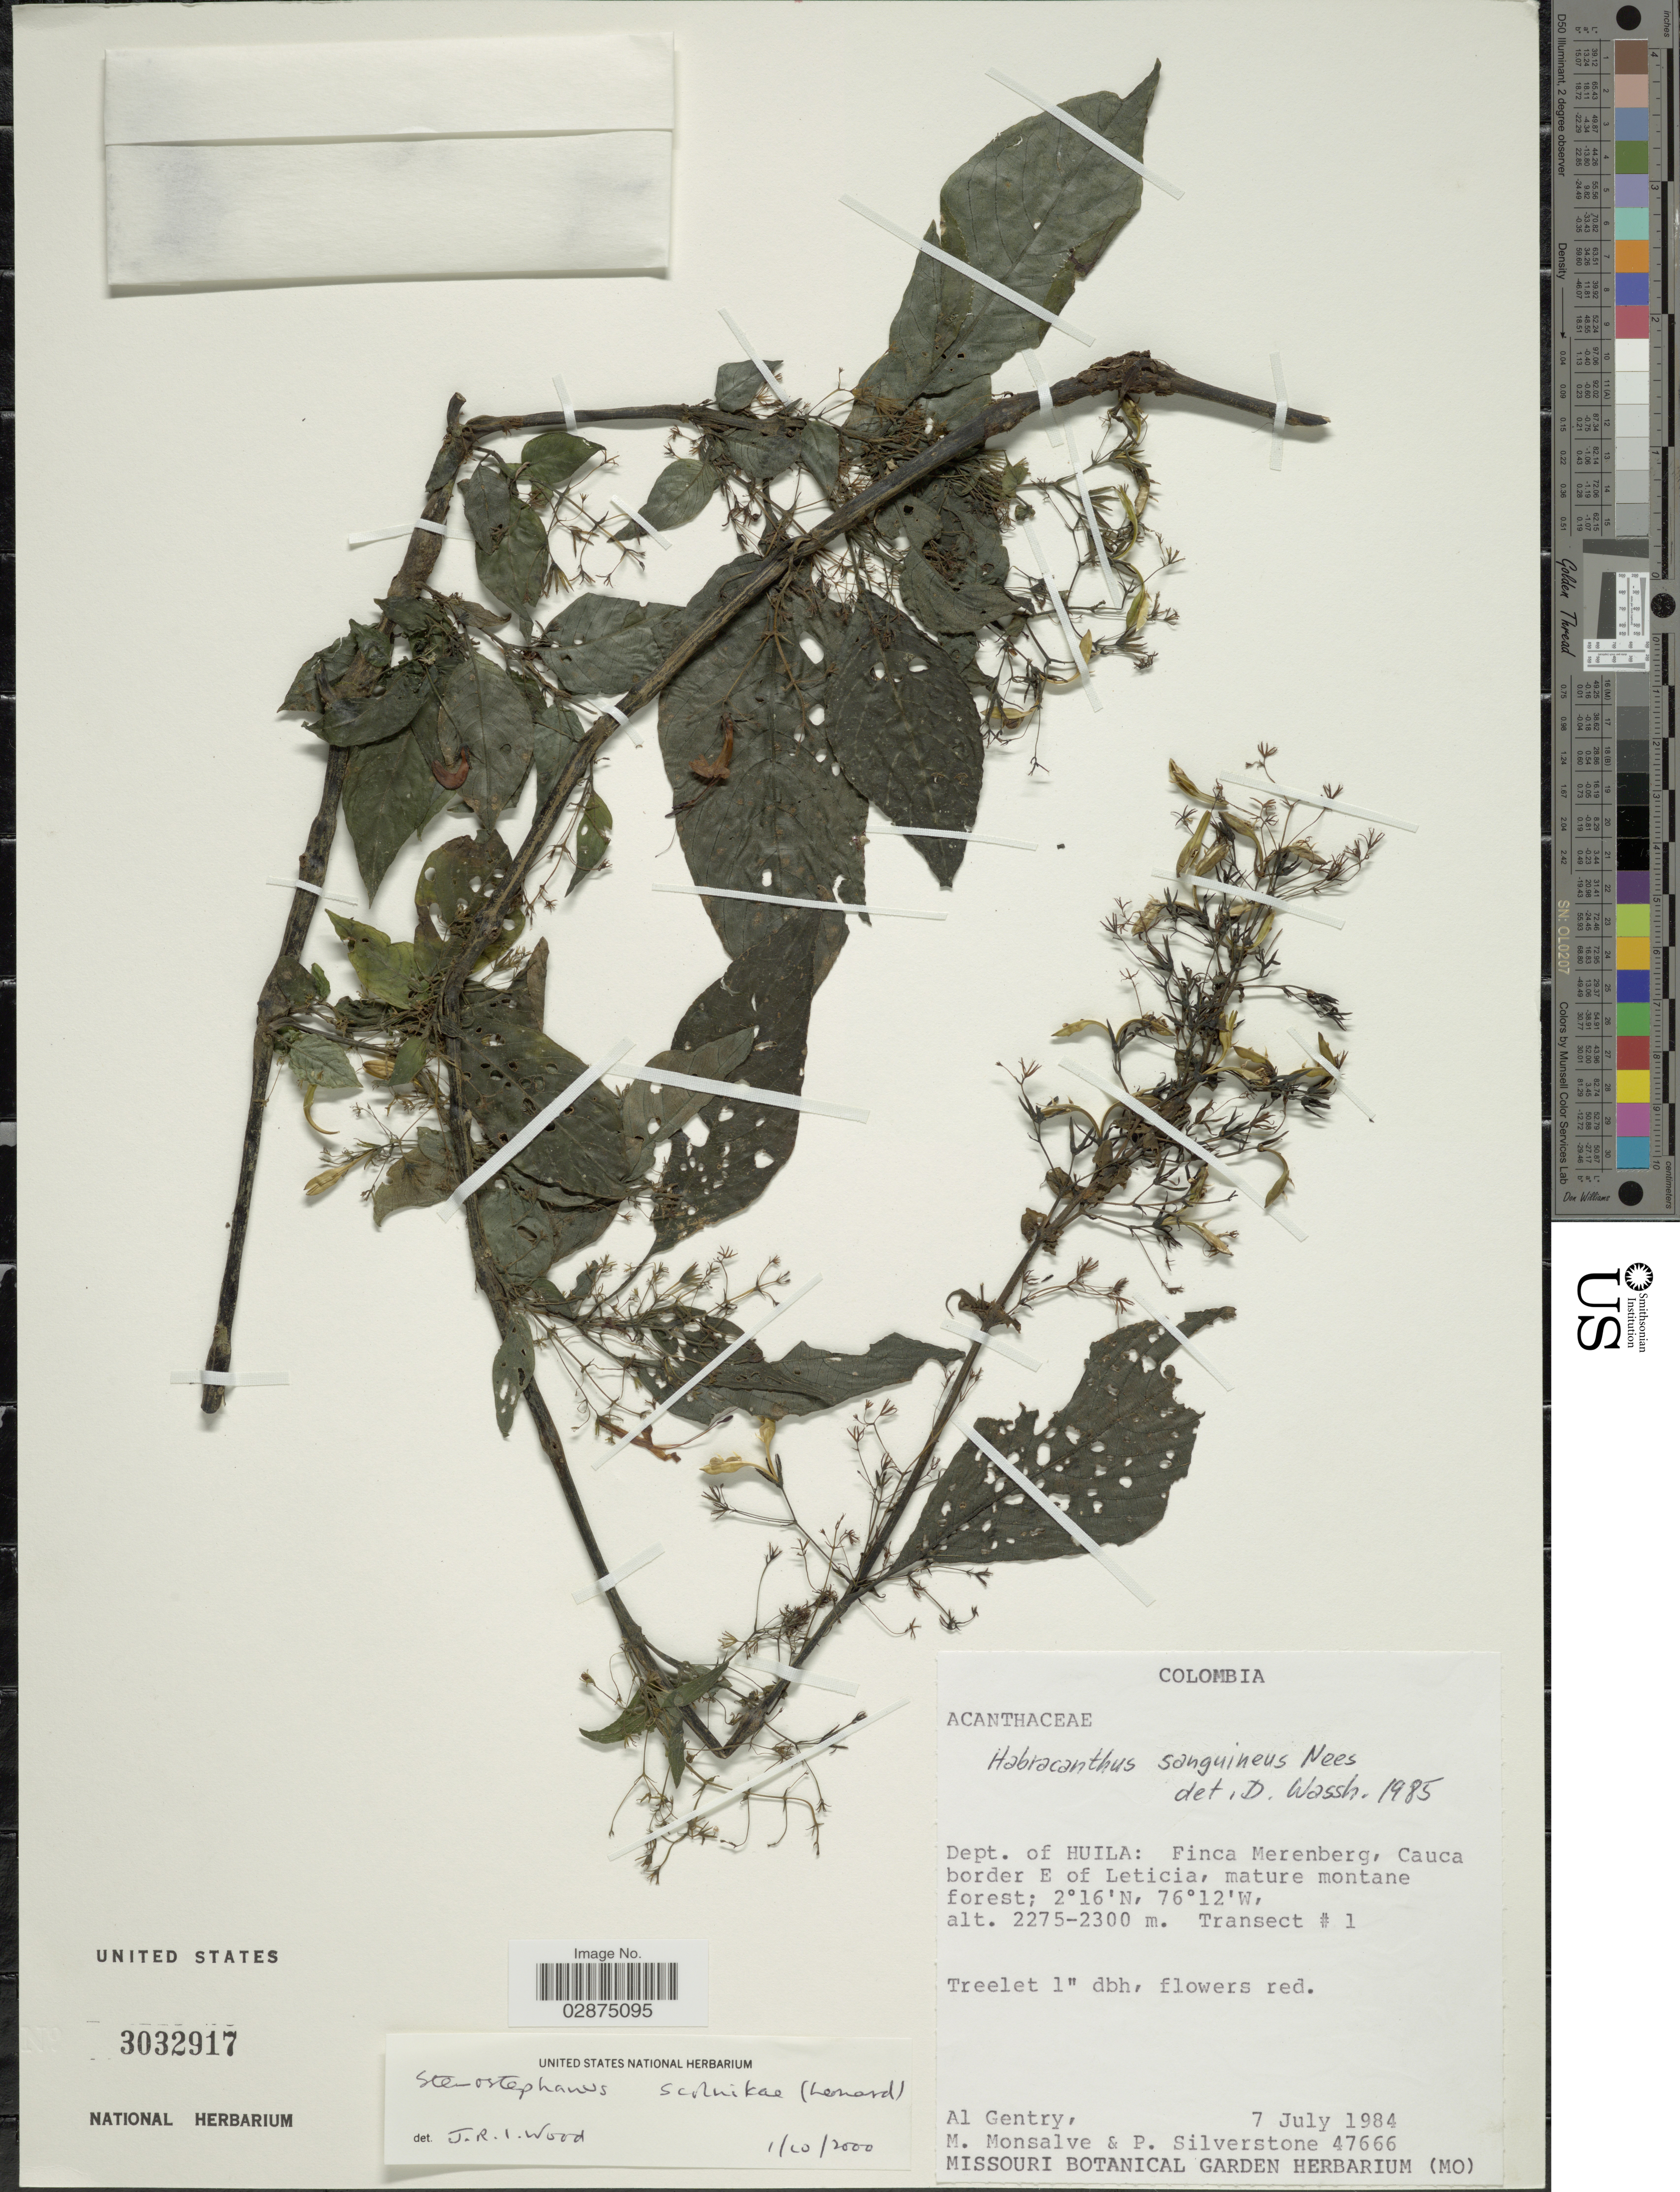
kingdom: Plantae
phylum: Tracheophyta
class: Magnoliopsida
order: Lamiales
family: Acanthaceae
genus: Habracanthus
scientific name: Habracanthus scolnikae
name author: Leonard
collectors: A. H. Gentry, M. Monsalve & P. Silverstone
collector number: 47666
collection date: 1984-07-07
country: Colombia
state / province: Huila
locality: Dept. of Huila: Finca Merenberg, Cauca border E of Leticia, mature montane forest. Transect # 1.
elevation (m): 2275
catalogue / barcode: US 3032917